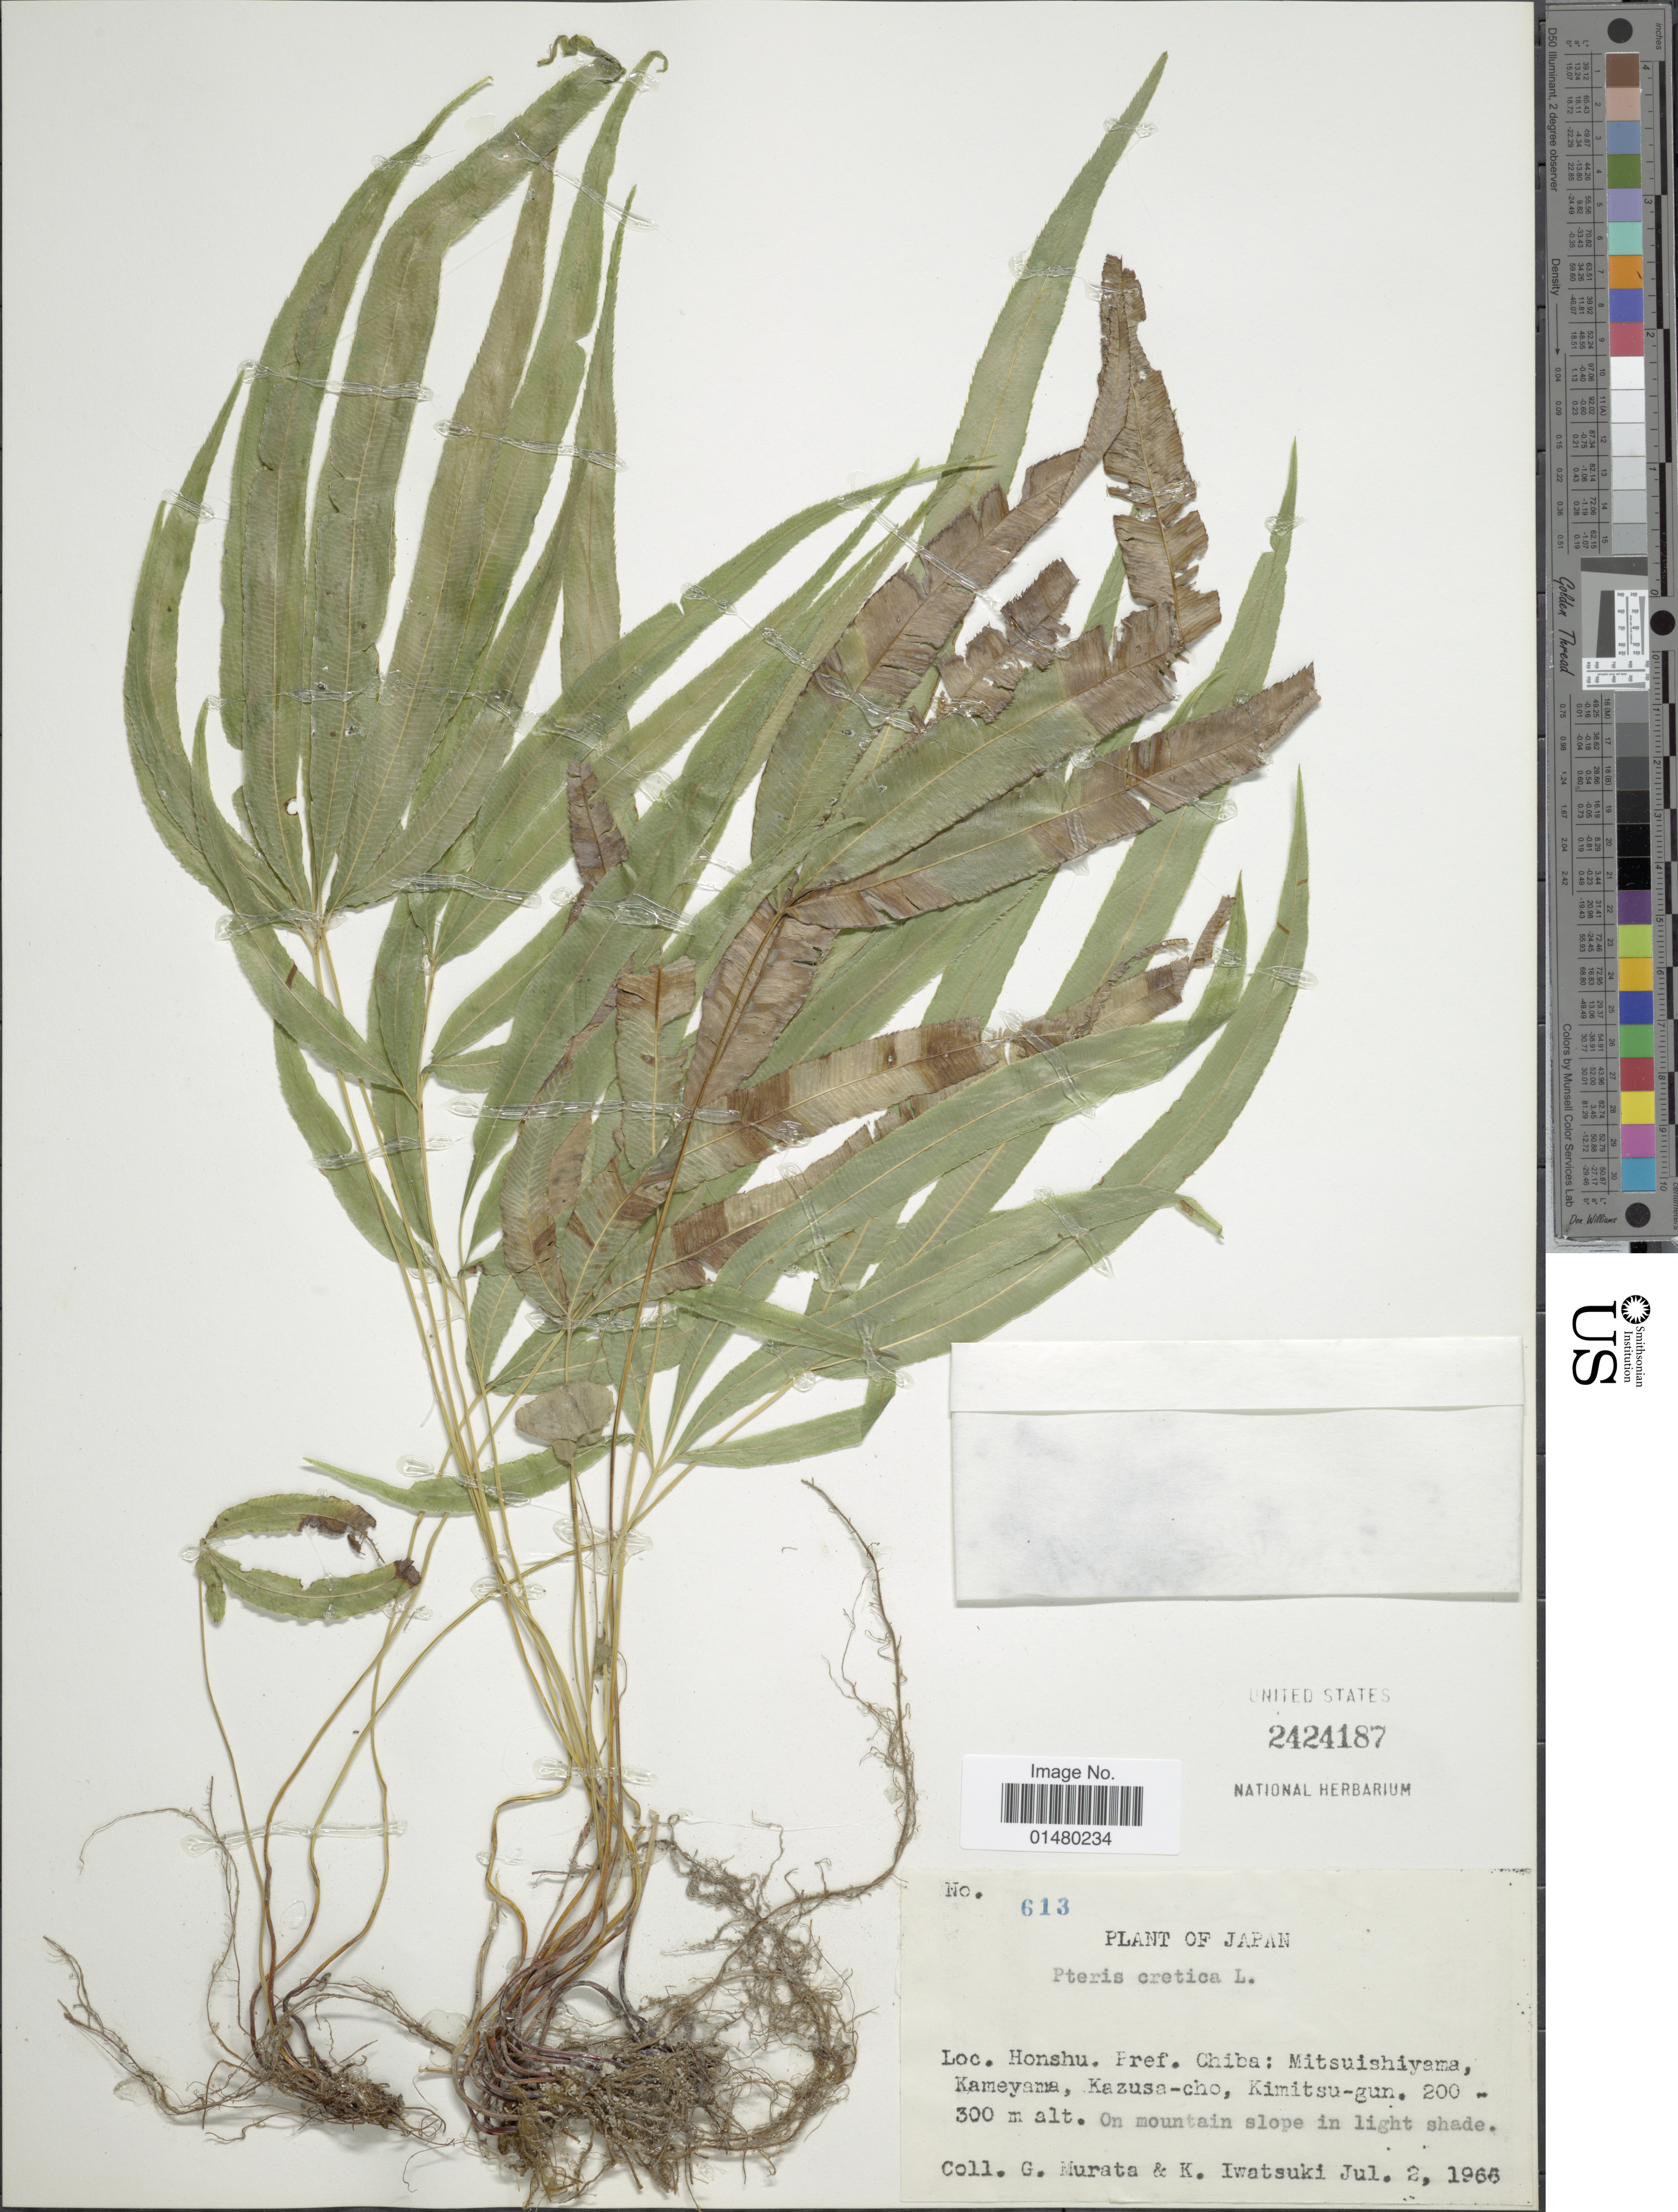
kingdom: Plantae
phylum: Tracheophyta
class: Polypodiopsida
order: Polypodiales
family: Pteridaceae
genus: Pteris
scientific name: Pteris cretica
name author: L.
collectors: G. Murata & K. Iwatsuki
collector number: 613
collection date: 1966-07-02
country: Japan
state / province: Tiba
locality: Honshu. Pref. Chiba: Mitsuishiyama, Kameyama, Kazusa-cho, Kimitsu-gun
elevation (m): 200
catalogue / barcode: US 2424187